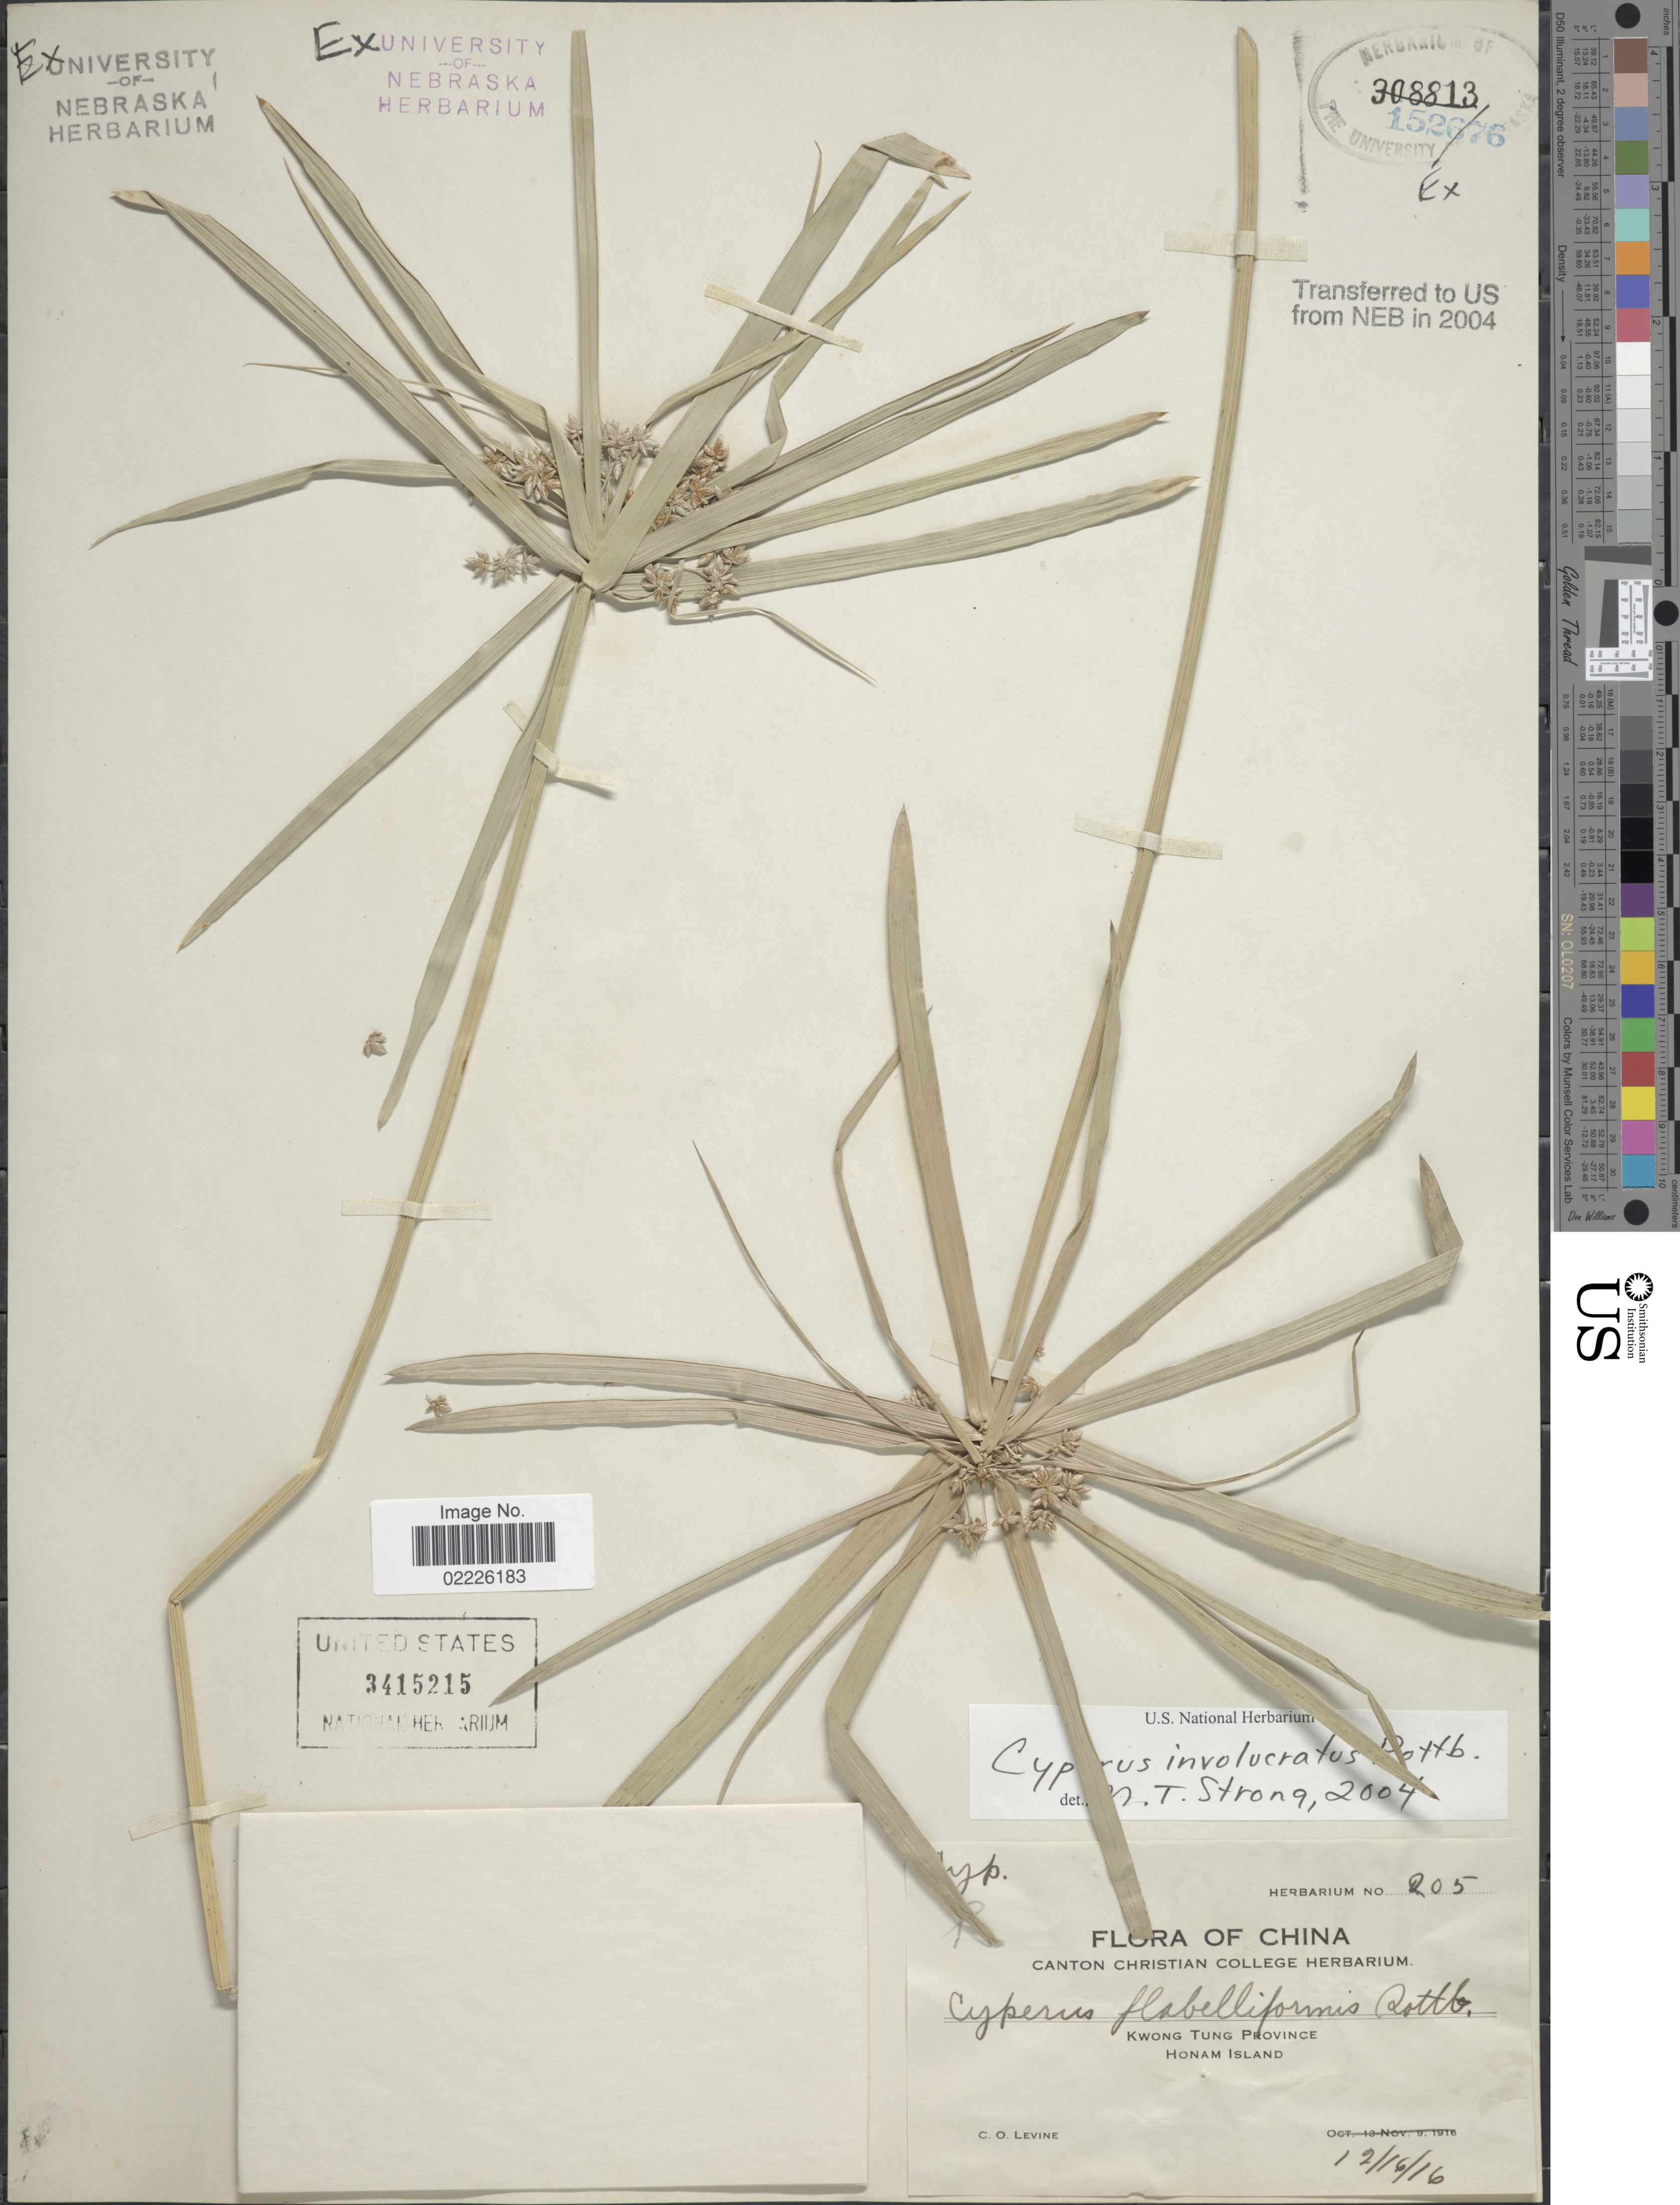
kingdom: Plantae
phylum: Tracheophyta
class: Liliopsida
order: Poales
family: Cyperaceae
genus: Cyperus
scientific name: Cyperus involucratus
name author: Rottb.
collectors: C. O. Levine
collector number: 205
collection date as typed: Transcribed d/m/y: 16/12/16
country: China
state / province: Guangdong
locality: Kwong Tung Province, Honam Island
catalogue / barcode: US 3415215